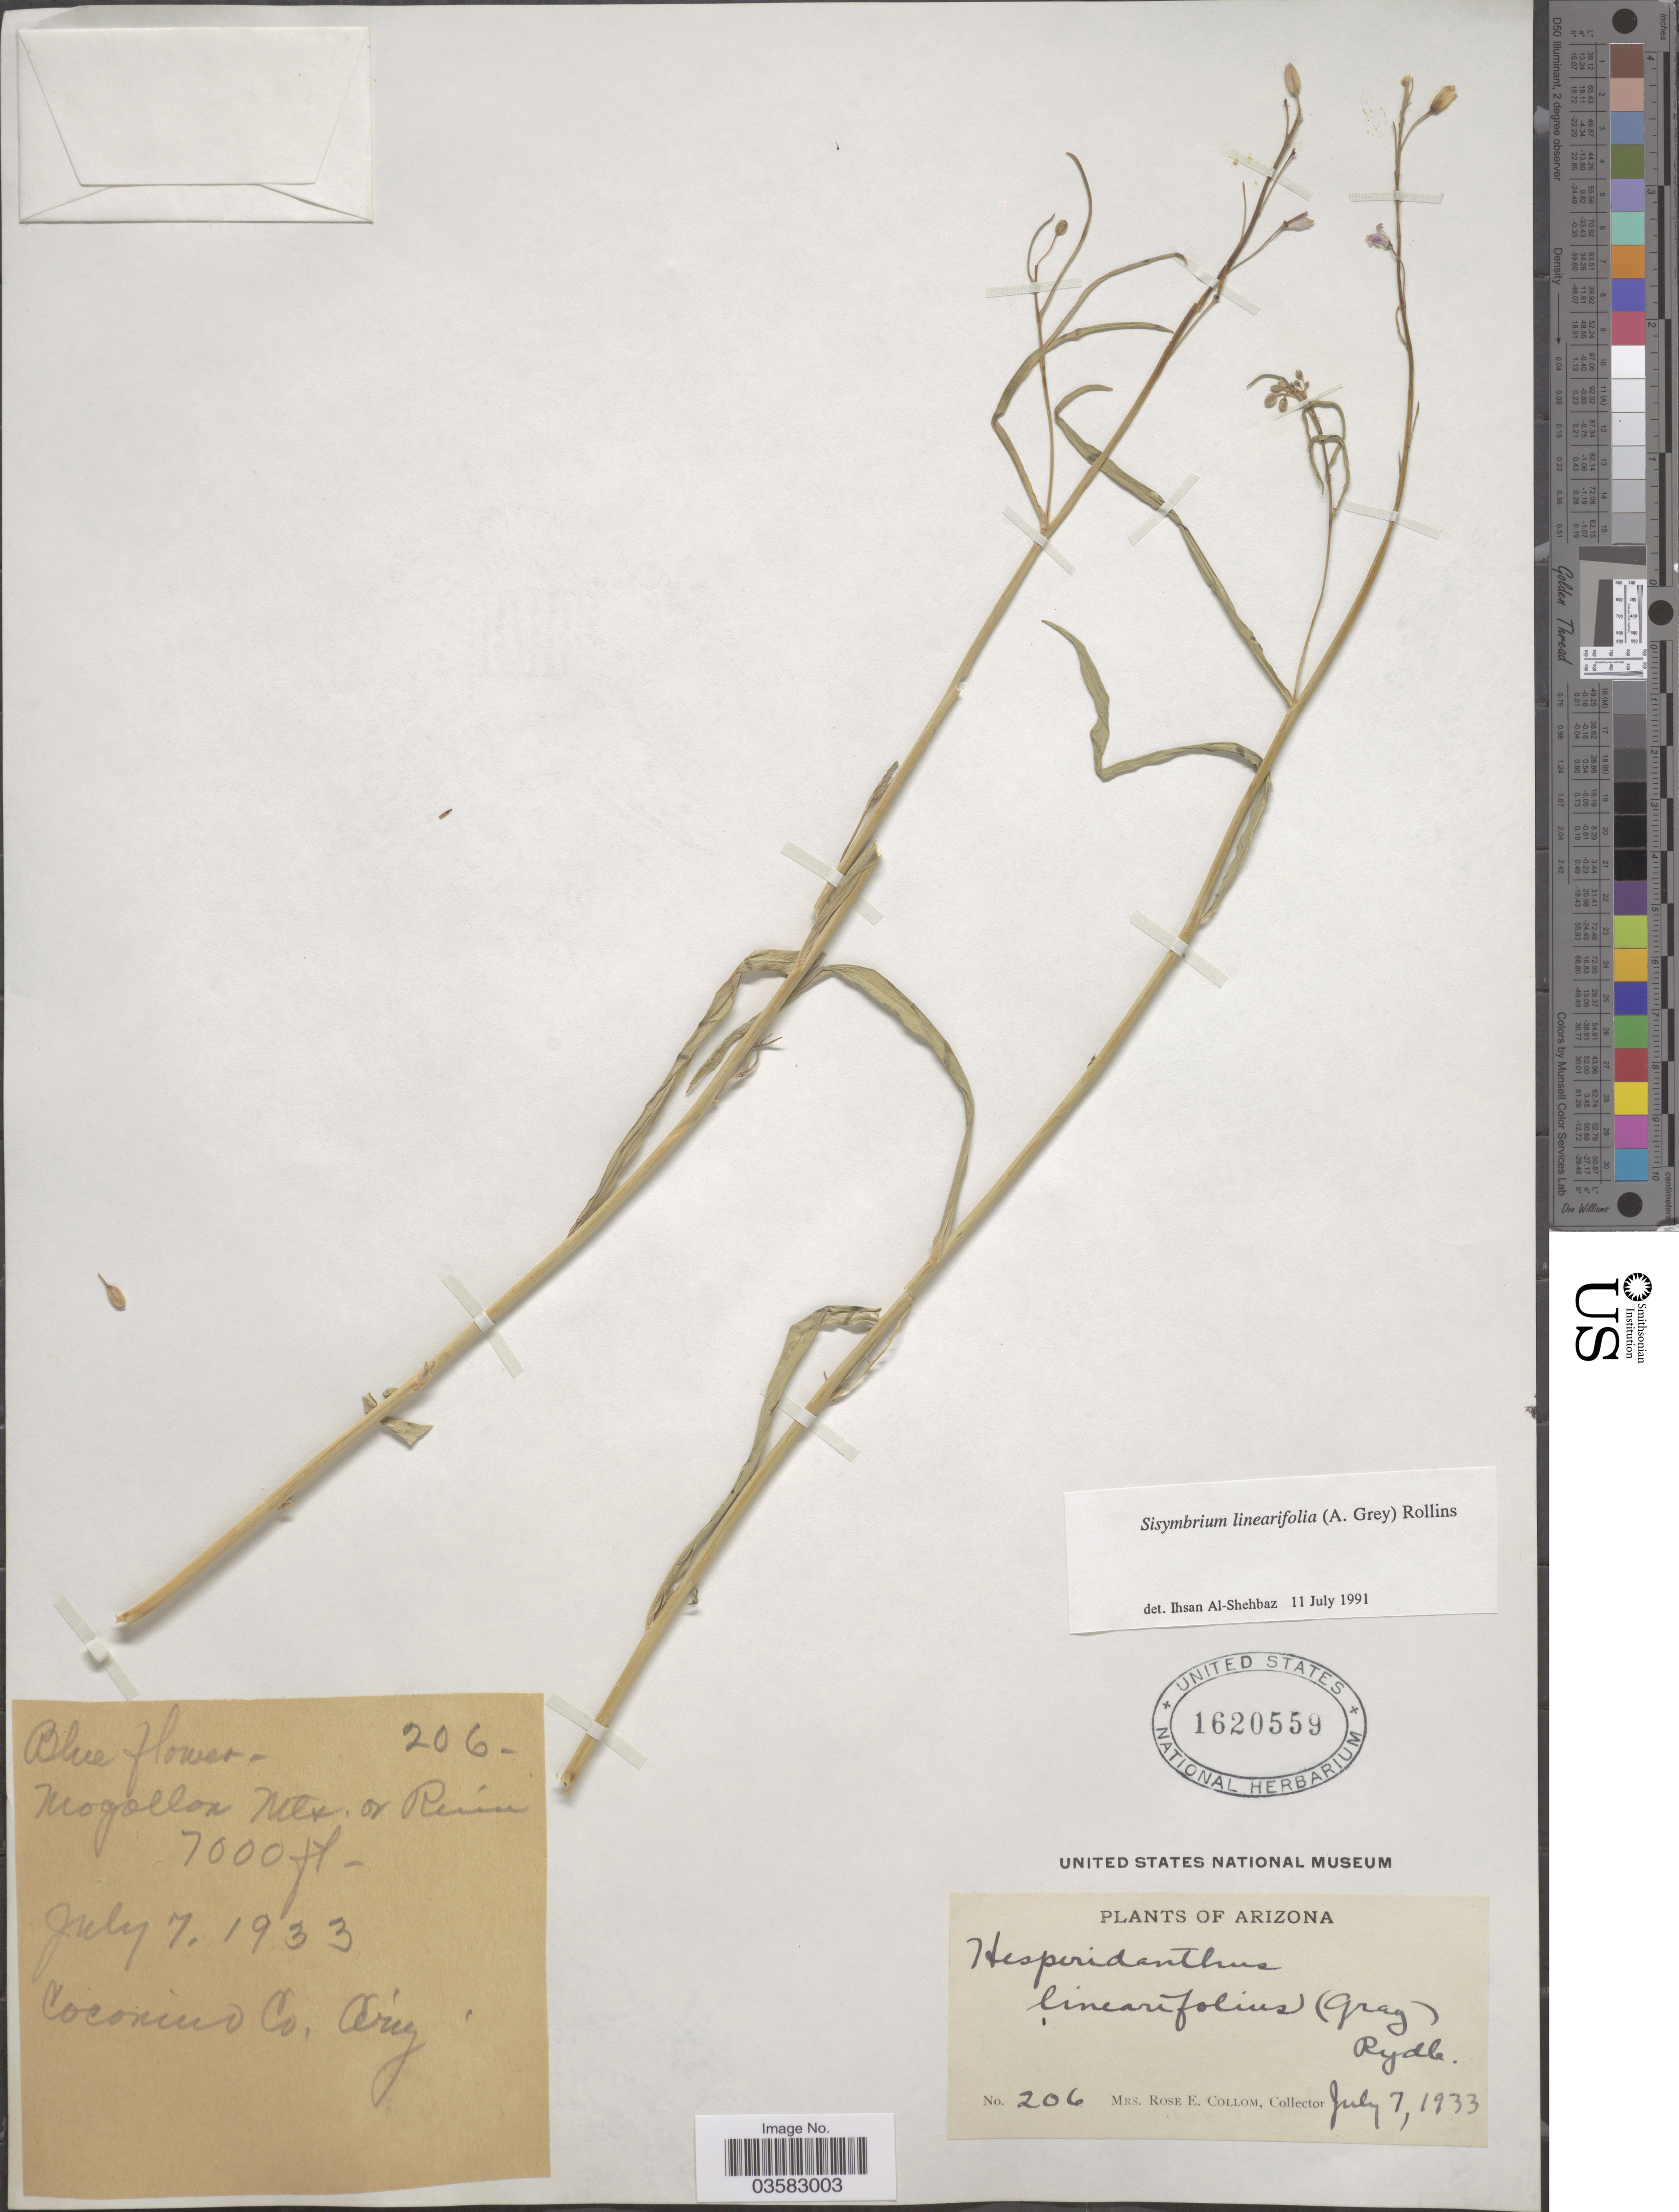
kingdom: Plantae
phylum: Tracheophyta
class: Magnoliopsida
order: Brassicales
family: Brassicaceae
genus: Sisymbrium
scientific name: Sisymbrium linearifolium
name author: (A. Gray) Payson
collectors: R. E. Collom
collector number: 206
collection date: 1933-07-07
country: United States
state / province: Arizona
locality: Mogollow Mts. or Ruin. Cococino Co.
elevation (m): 2134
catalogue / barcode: US 1620559